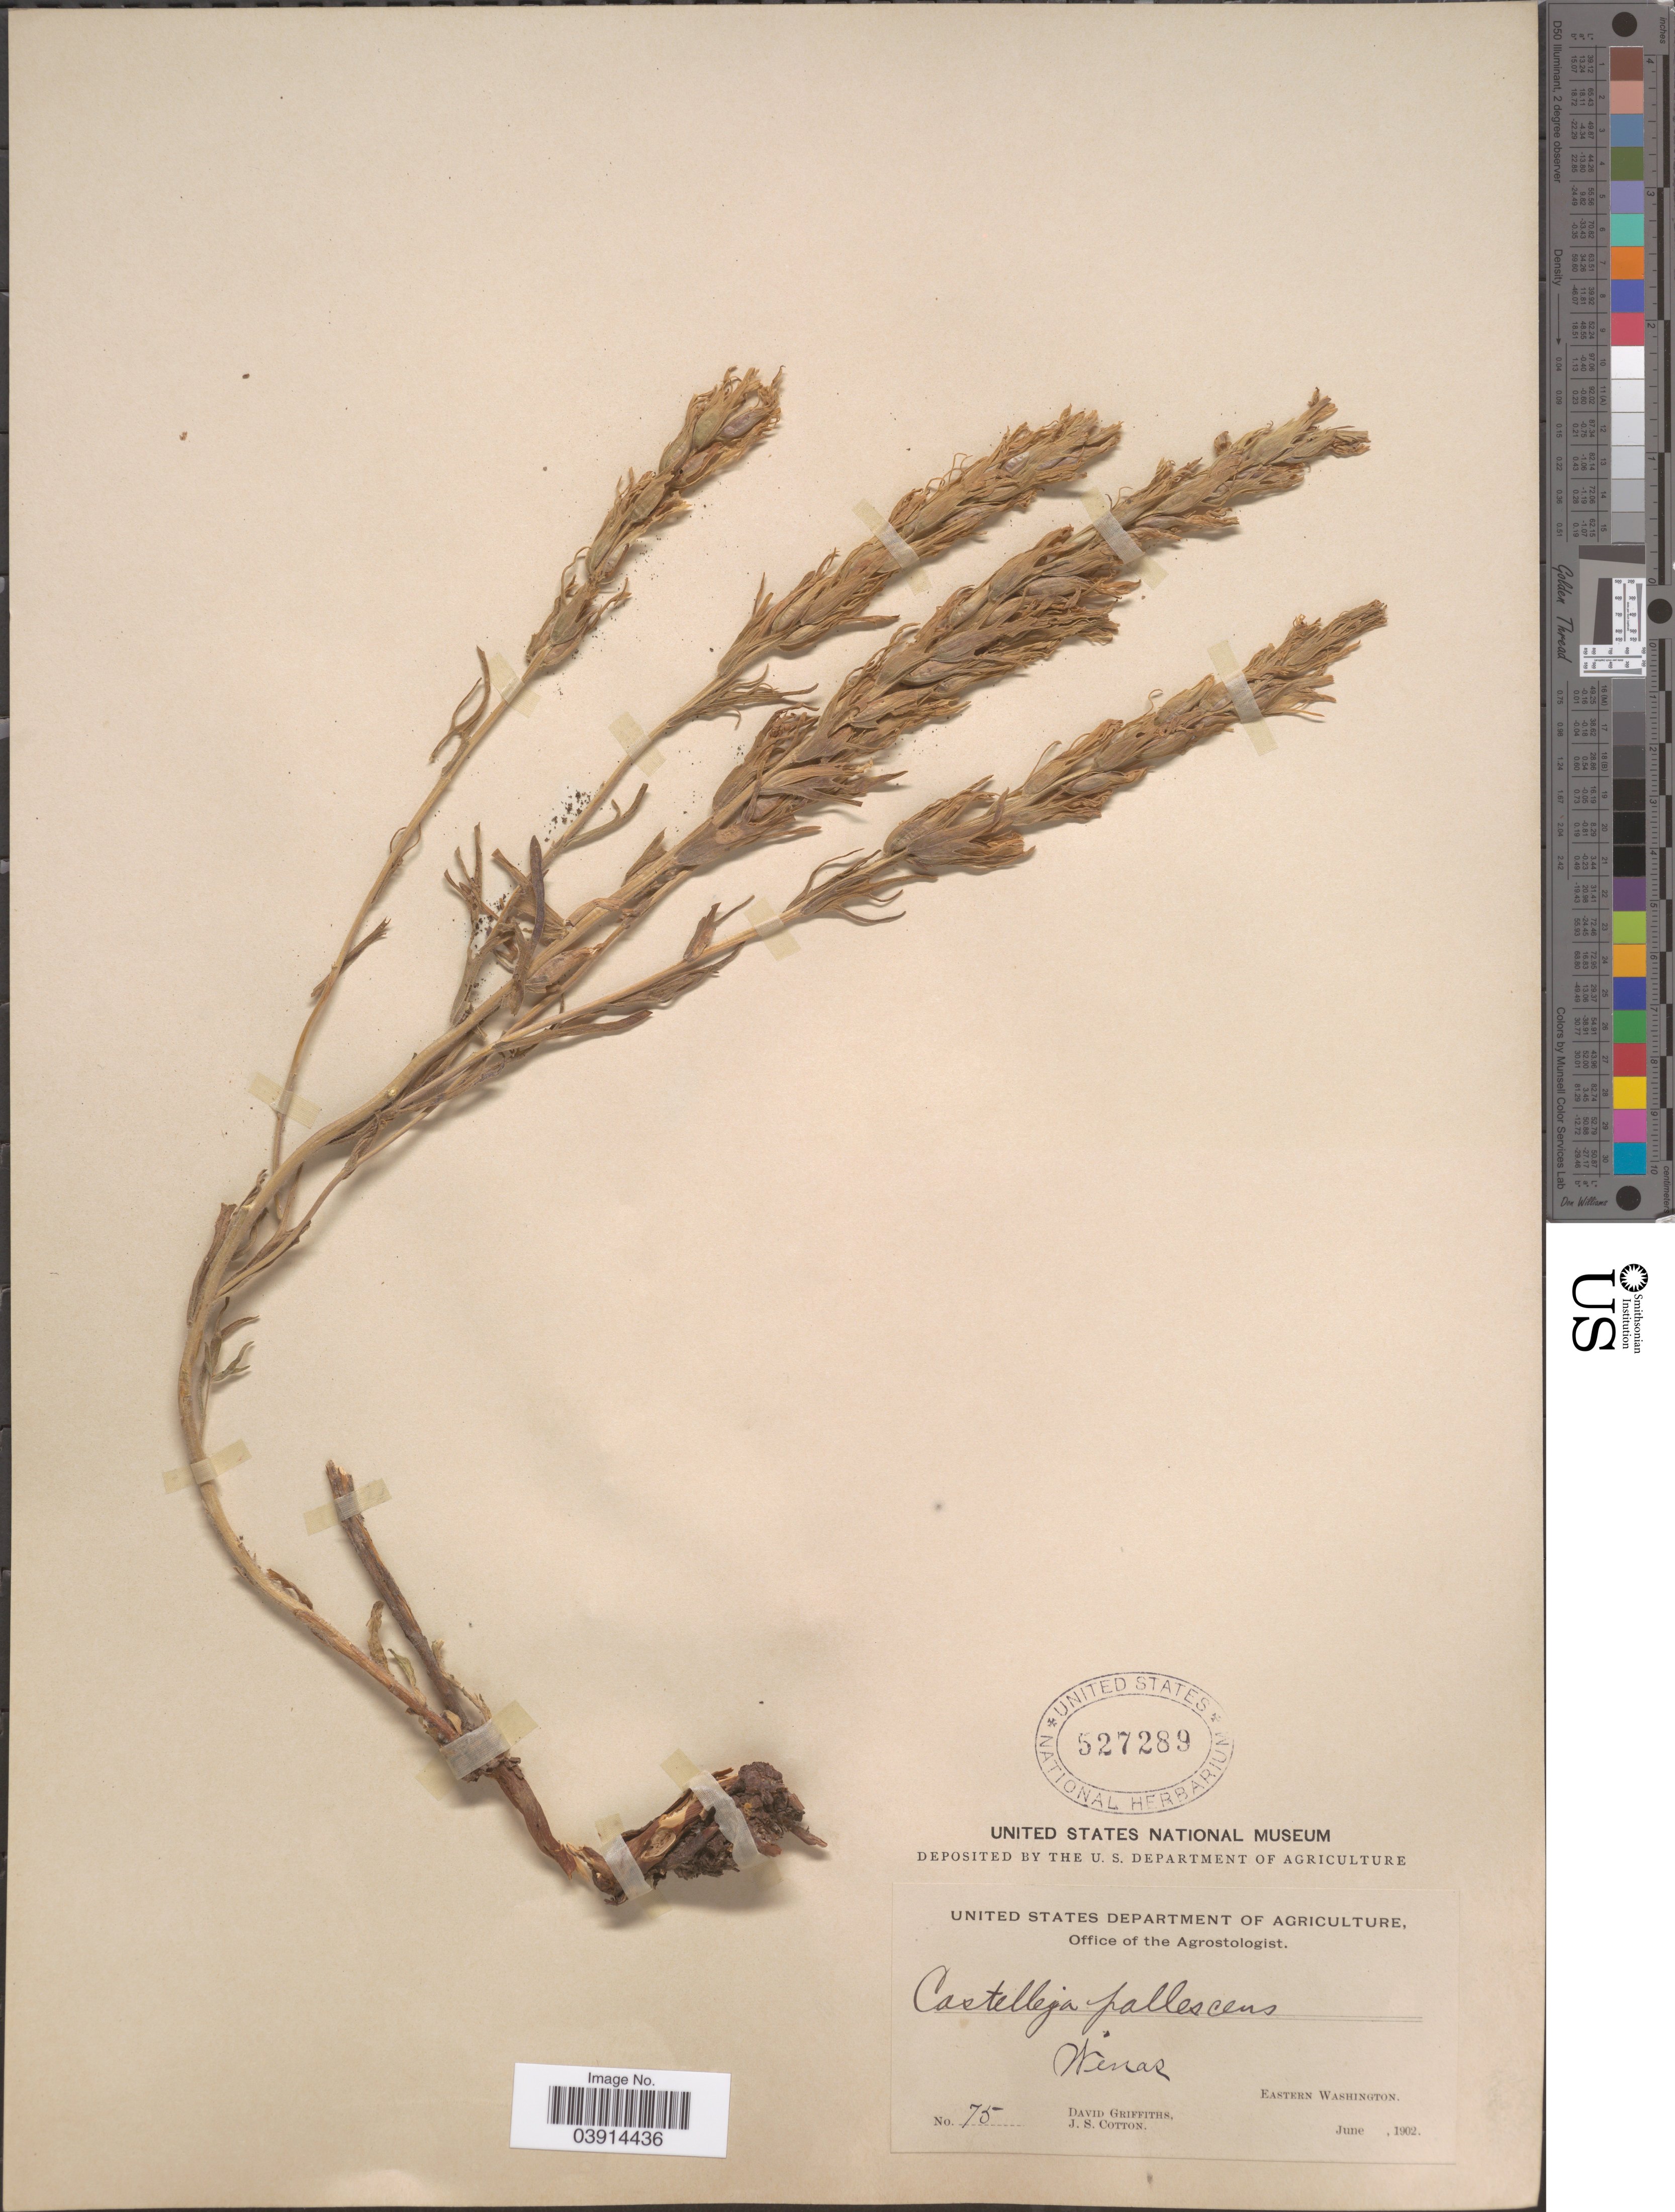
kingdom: Plantae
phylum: Tracheophyta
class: Magnoliopsida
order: Lamiales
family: Orobanchaceae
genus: Castilleja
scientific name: Castilleja thompsonii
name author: Pennell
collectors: D. Griffiths & J. S. Cotton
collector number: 75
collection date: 1902-06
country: United States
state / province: Washington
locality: Wenas. Eastern Washington.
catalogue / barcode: US 527289